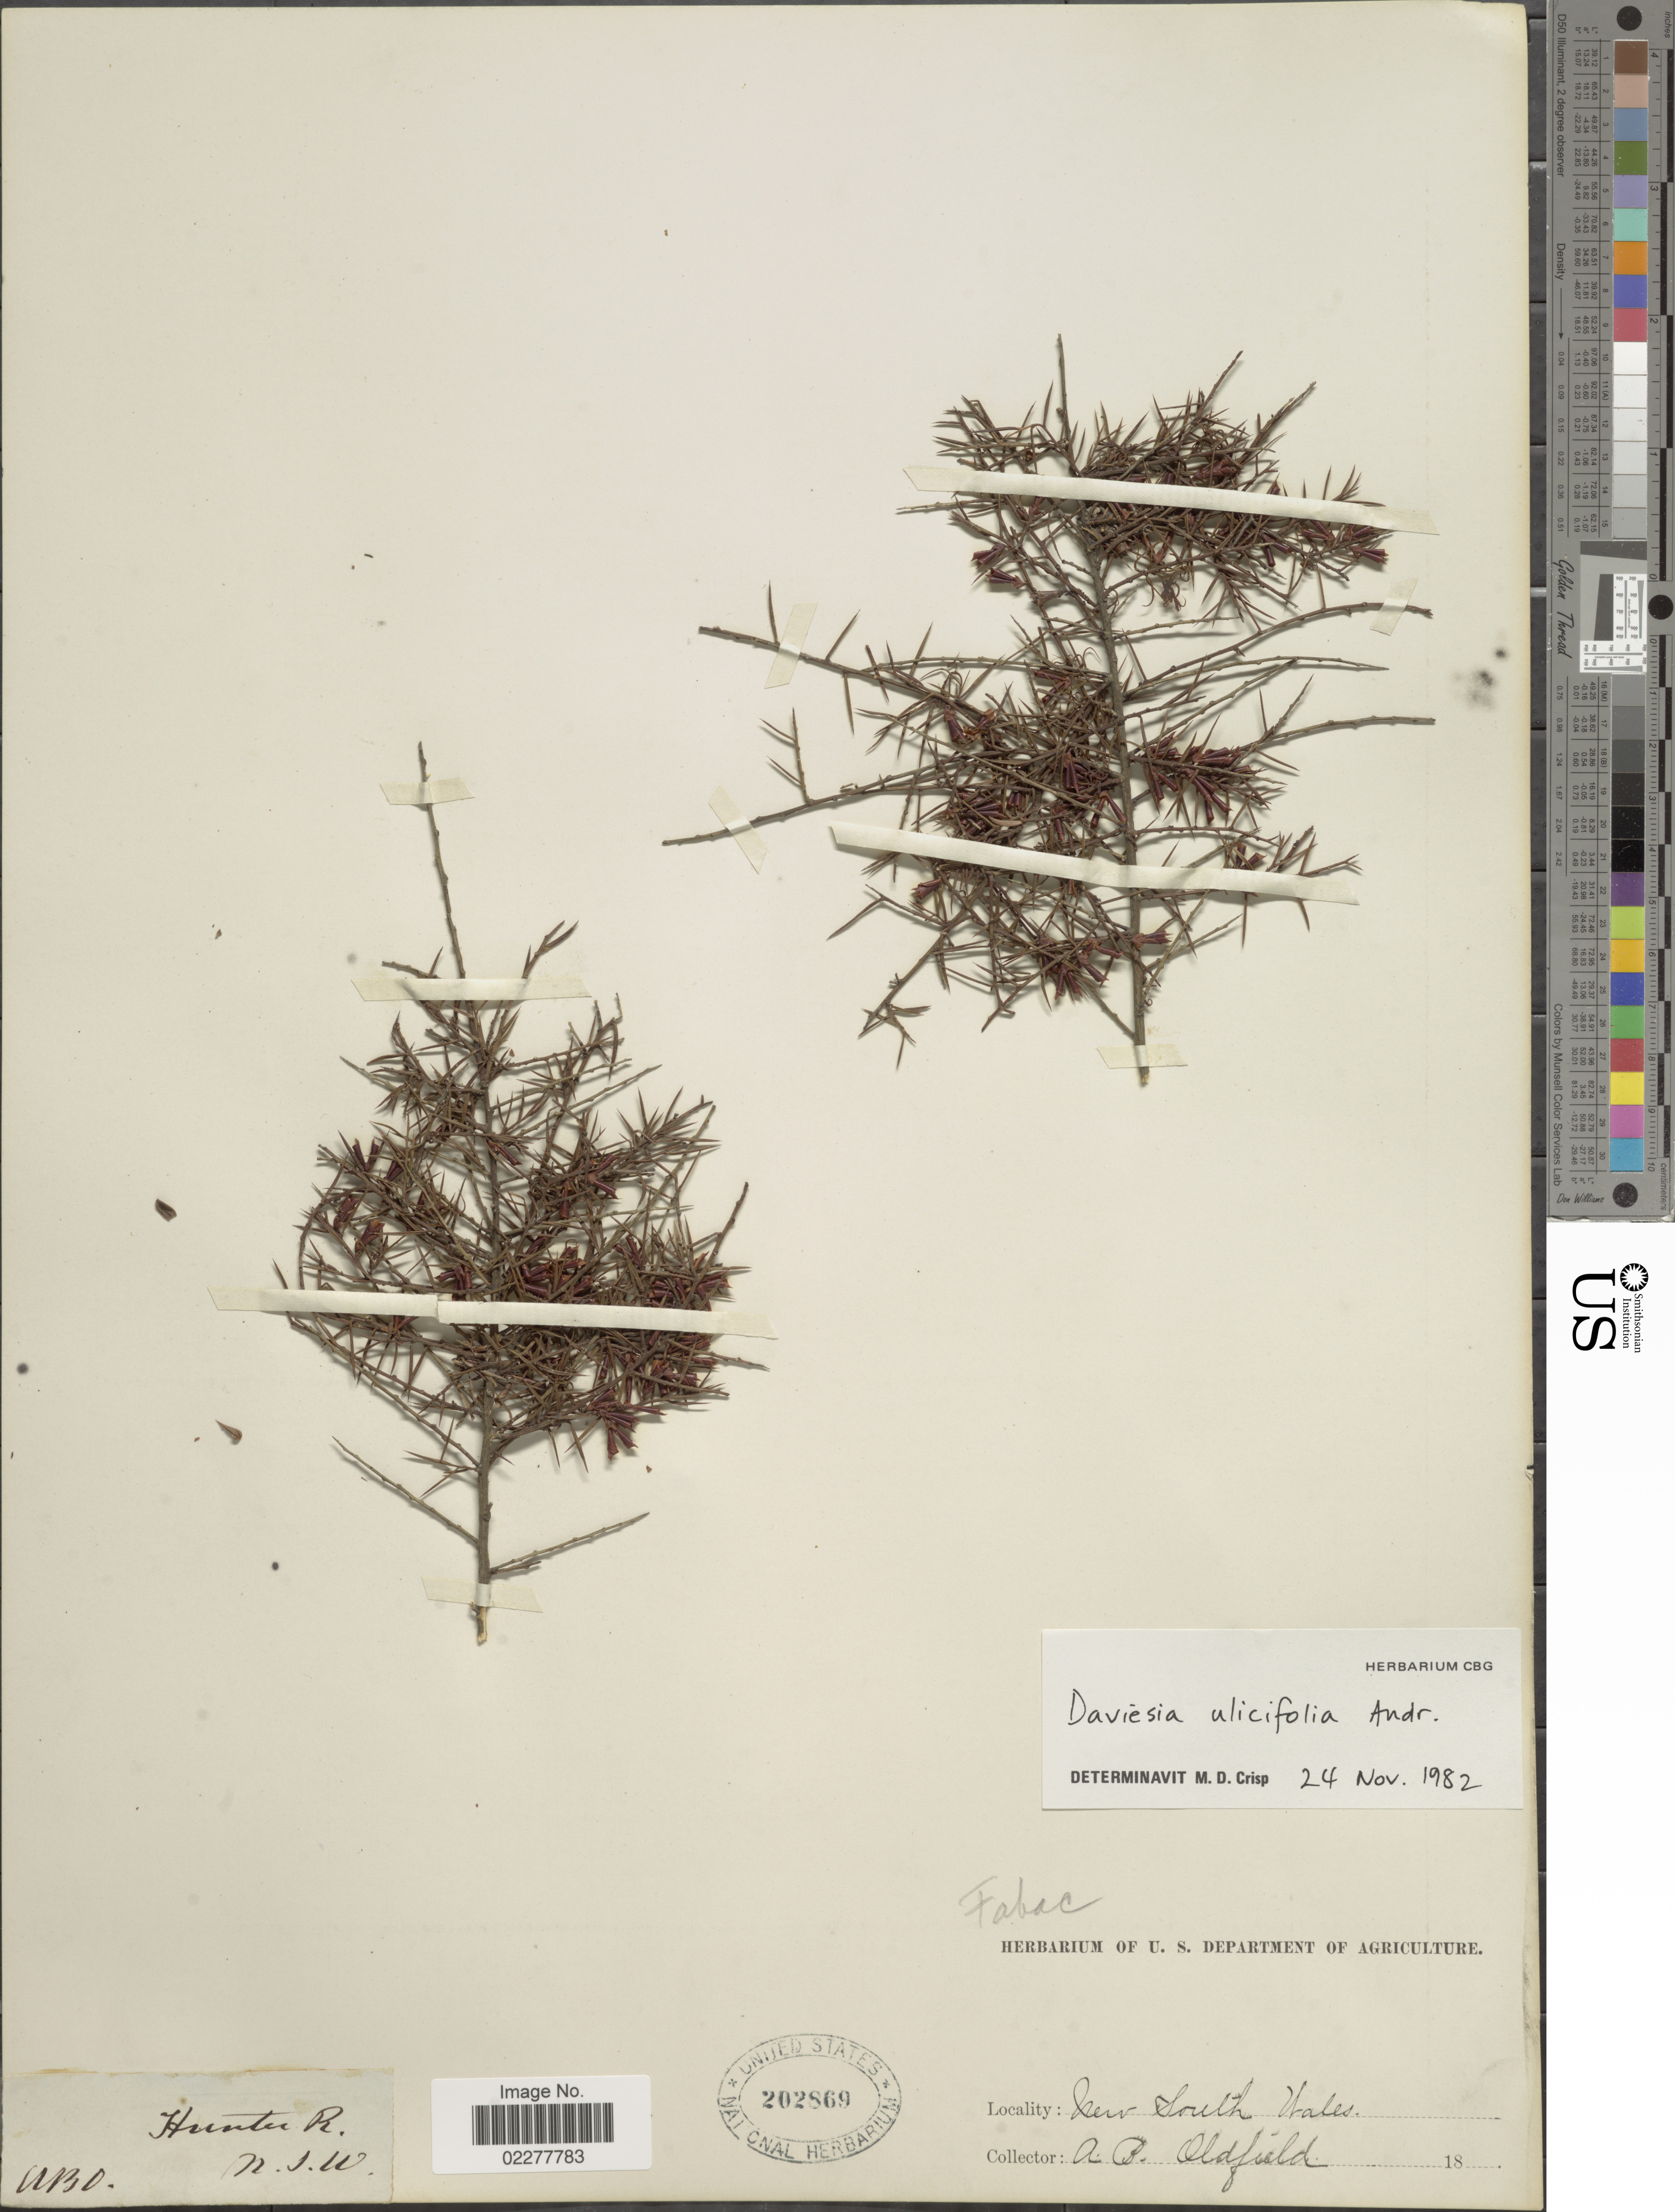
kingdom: Plantae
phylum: Tracheophyta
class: Magnoliopsida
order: Fabales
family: Fabaceae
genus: Daviesia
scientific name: Daviesia ulicifolia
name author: Andrews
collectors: A. Oldfield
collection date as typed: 18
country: Australia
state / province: New South Wales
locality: Hunter R. N.S.W.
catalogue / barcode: US 202869